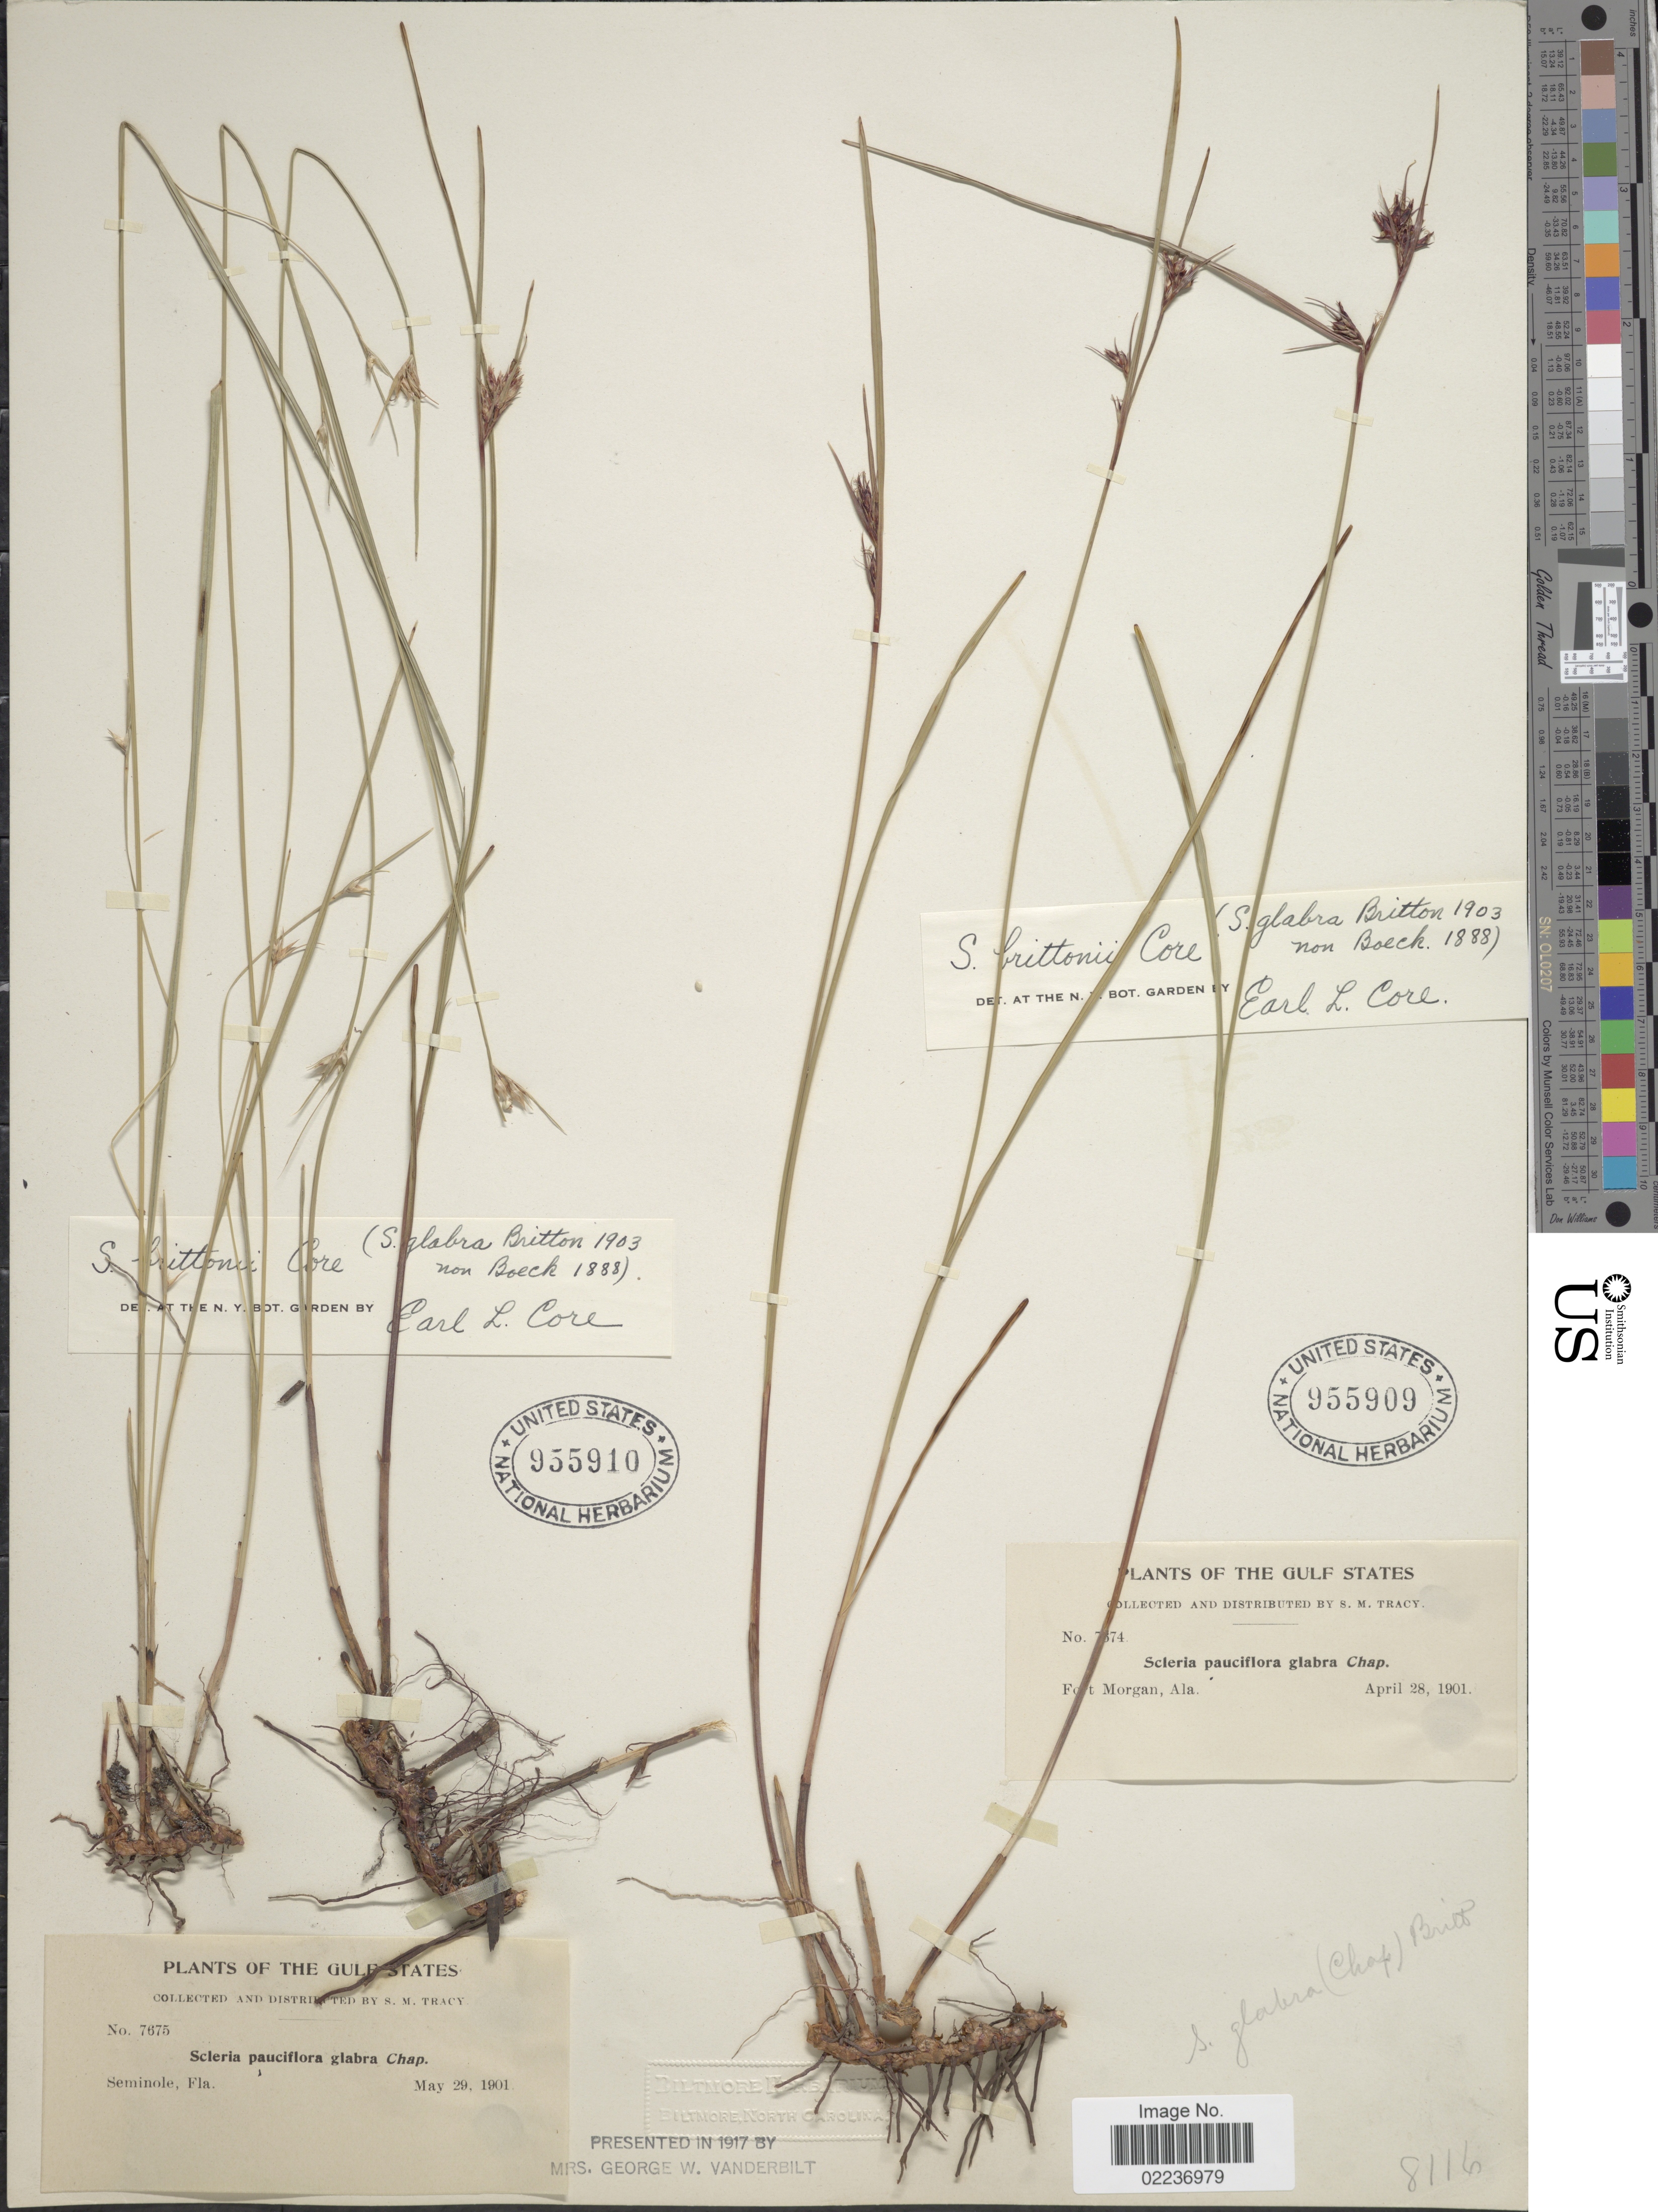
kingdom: Plantae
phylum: Tracheophyta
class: Liliopsida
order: Poales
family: Cyperaceae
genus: Scleria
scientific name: Scleria brittonii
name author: Core ex Small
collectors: S. M. Tracy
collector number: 7675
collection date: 1901-05-29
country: United States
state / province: Florida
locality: The Gulf States, Seminole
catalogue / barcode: US 955910-2